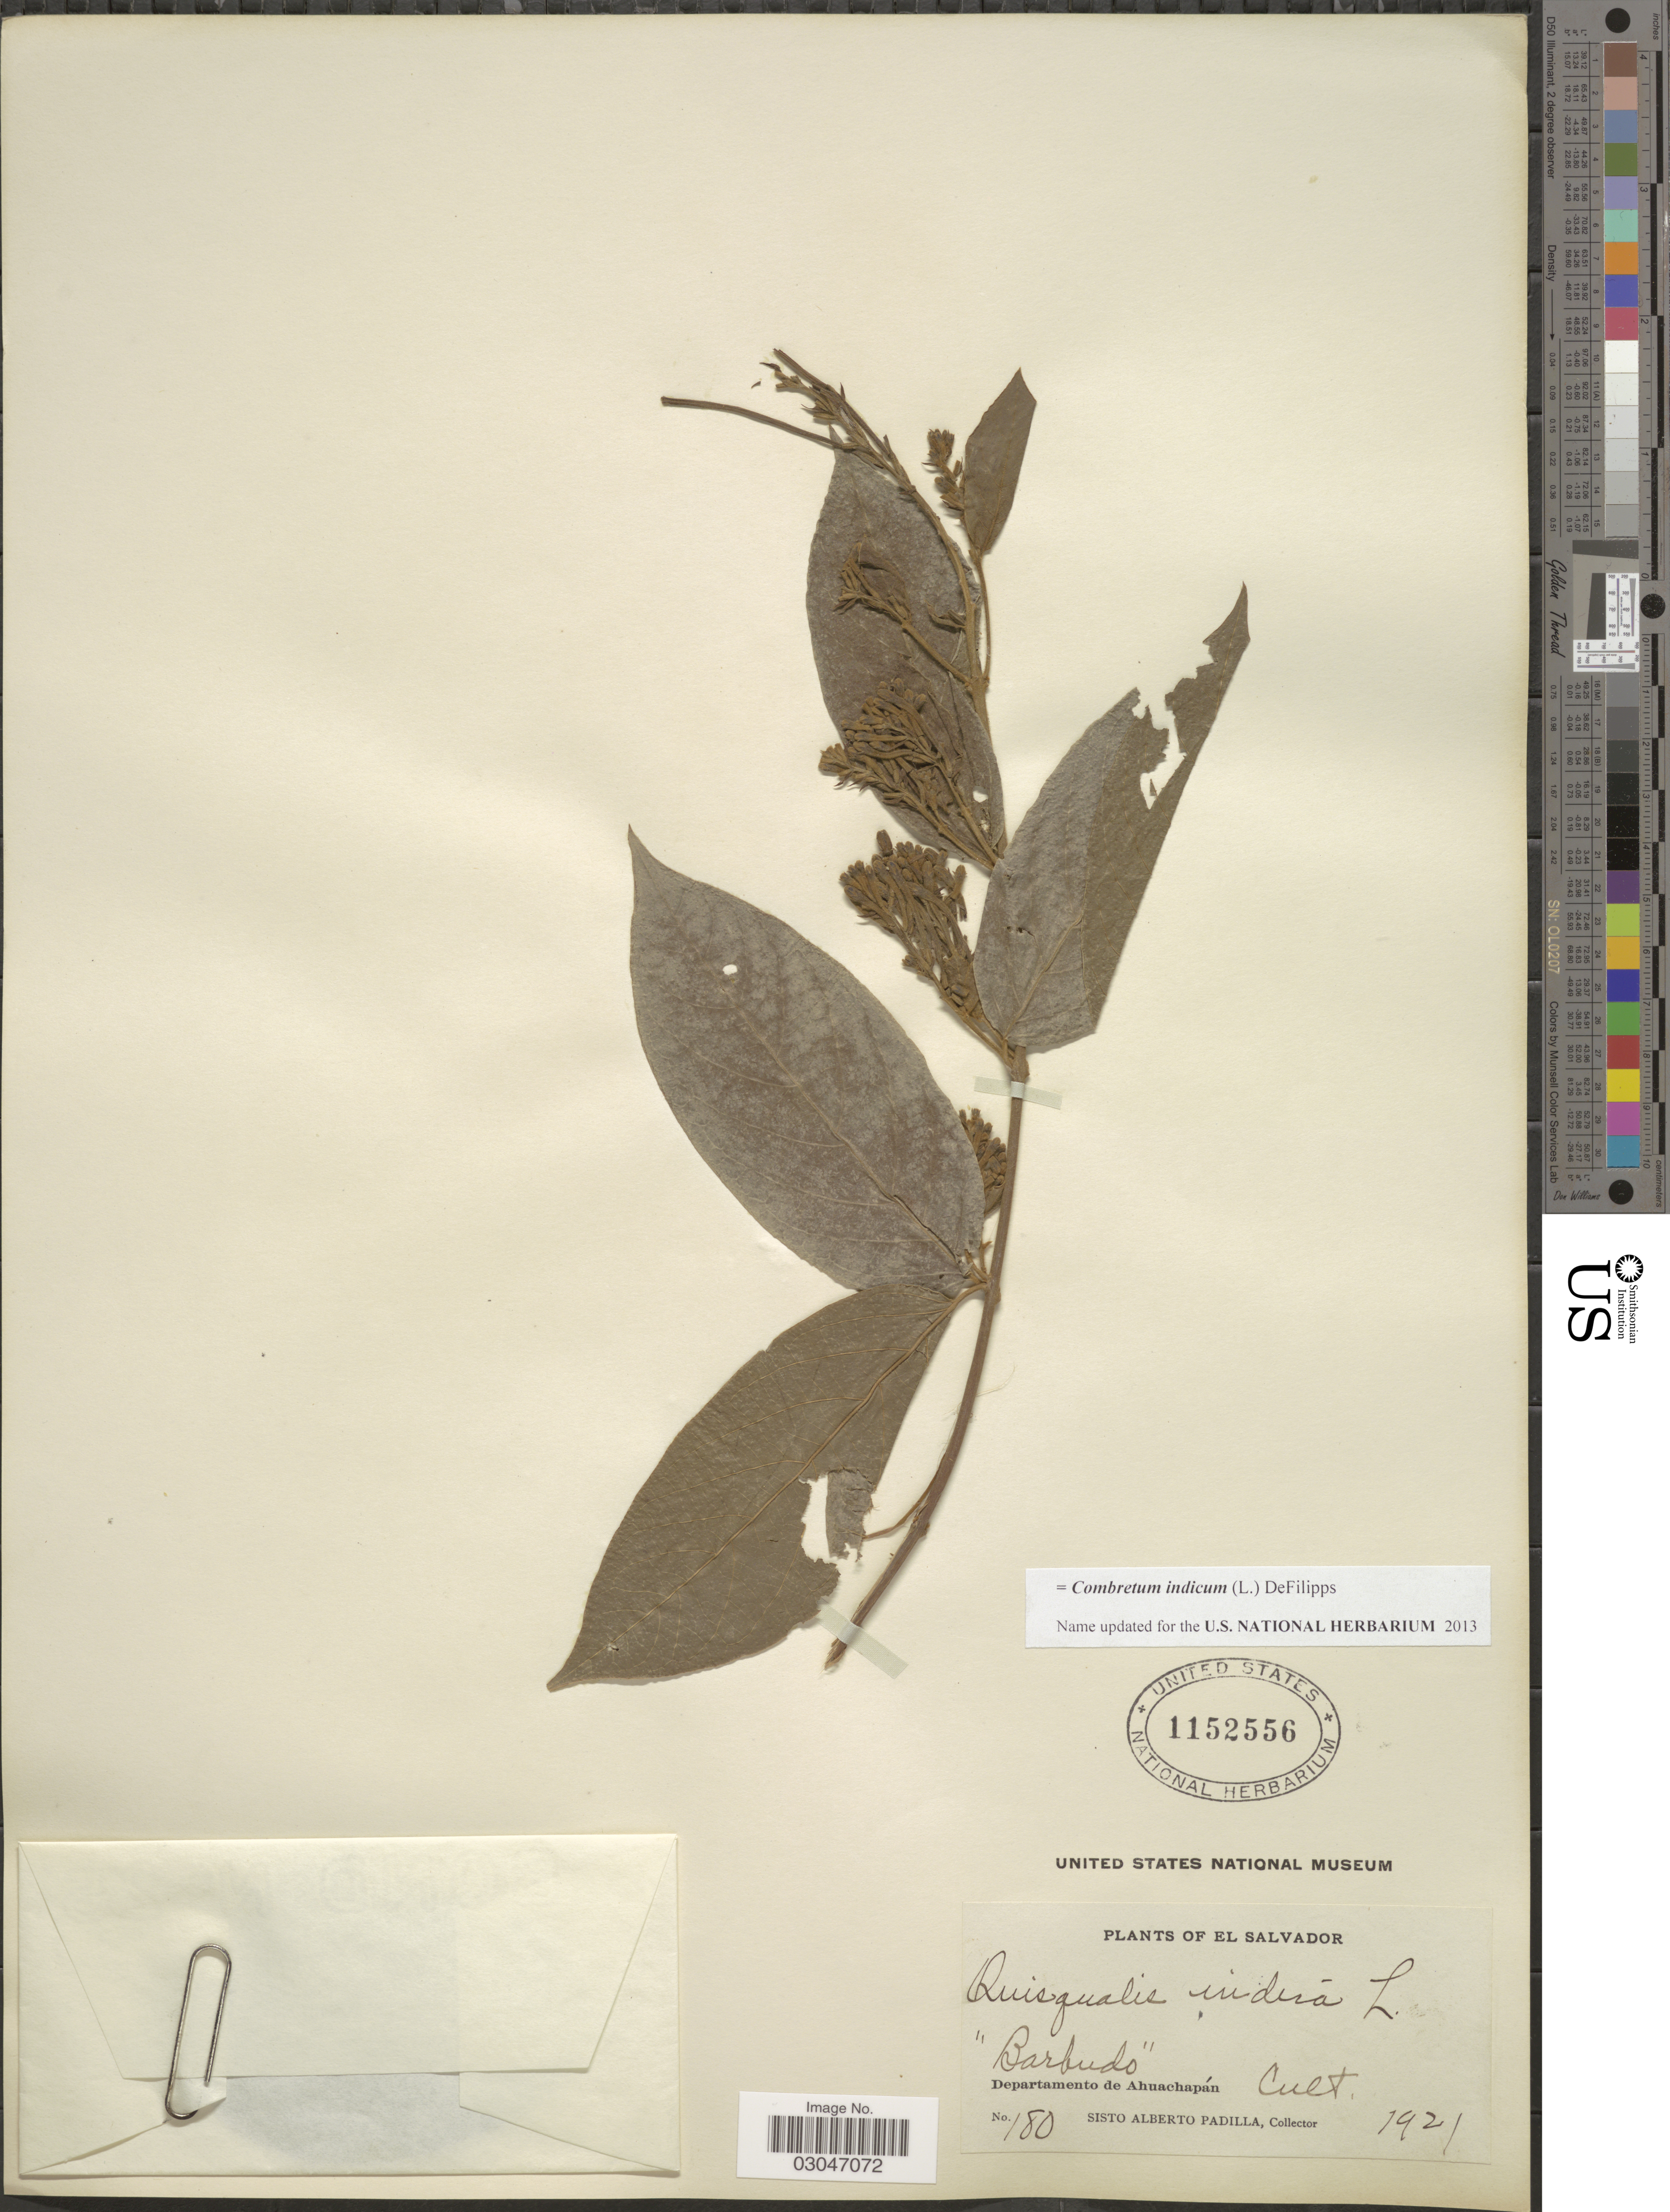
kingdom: Plantae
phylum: Tracheophyta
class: Magnoliopsida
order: Myrtales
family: Combretaceae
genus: Combretum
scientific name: Combretum indicum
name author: (L.) DeFilipps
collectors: S. A. Padilla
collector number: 180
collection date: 1921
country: El Salvador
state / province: Ahuachapan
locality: Departamento de Ahuachapán.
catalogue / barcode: US 1152556